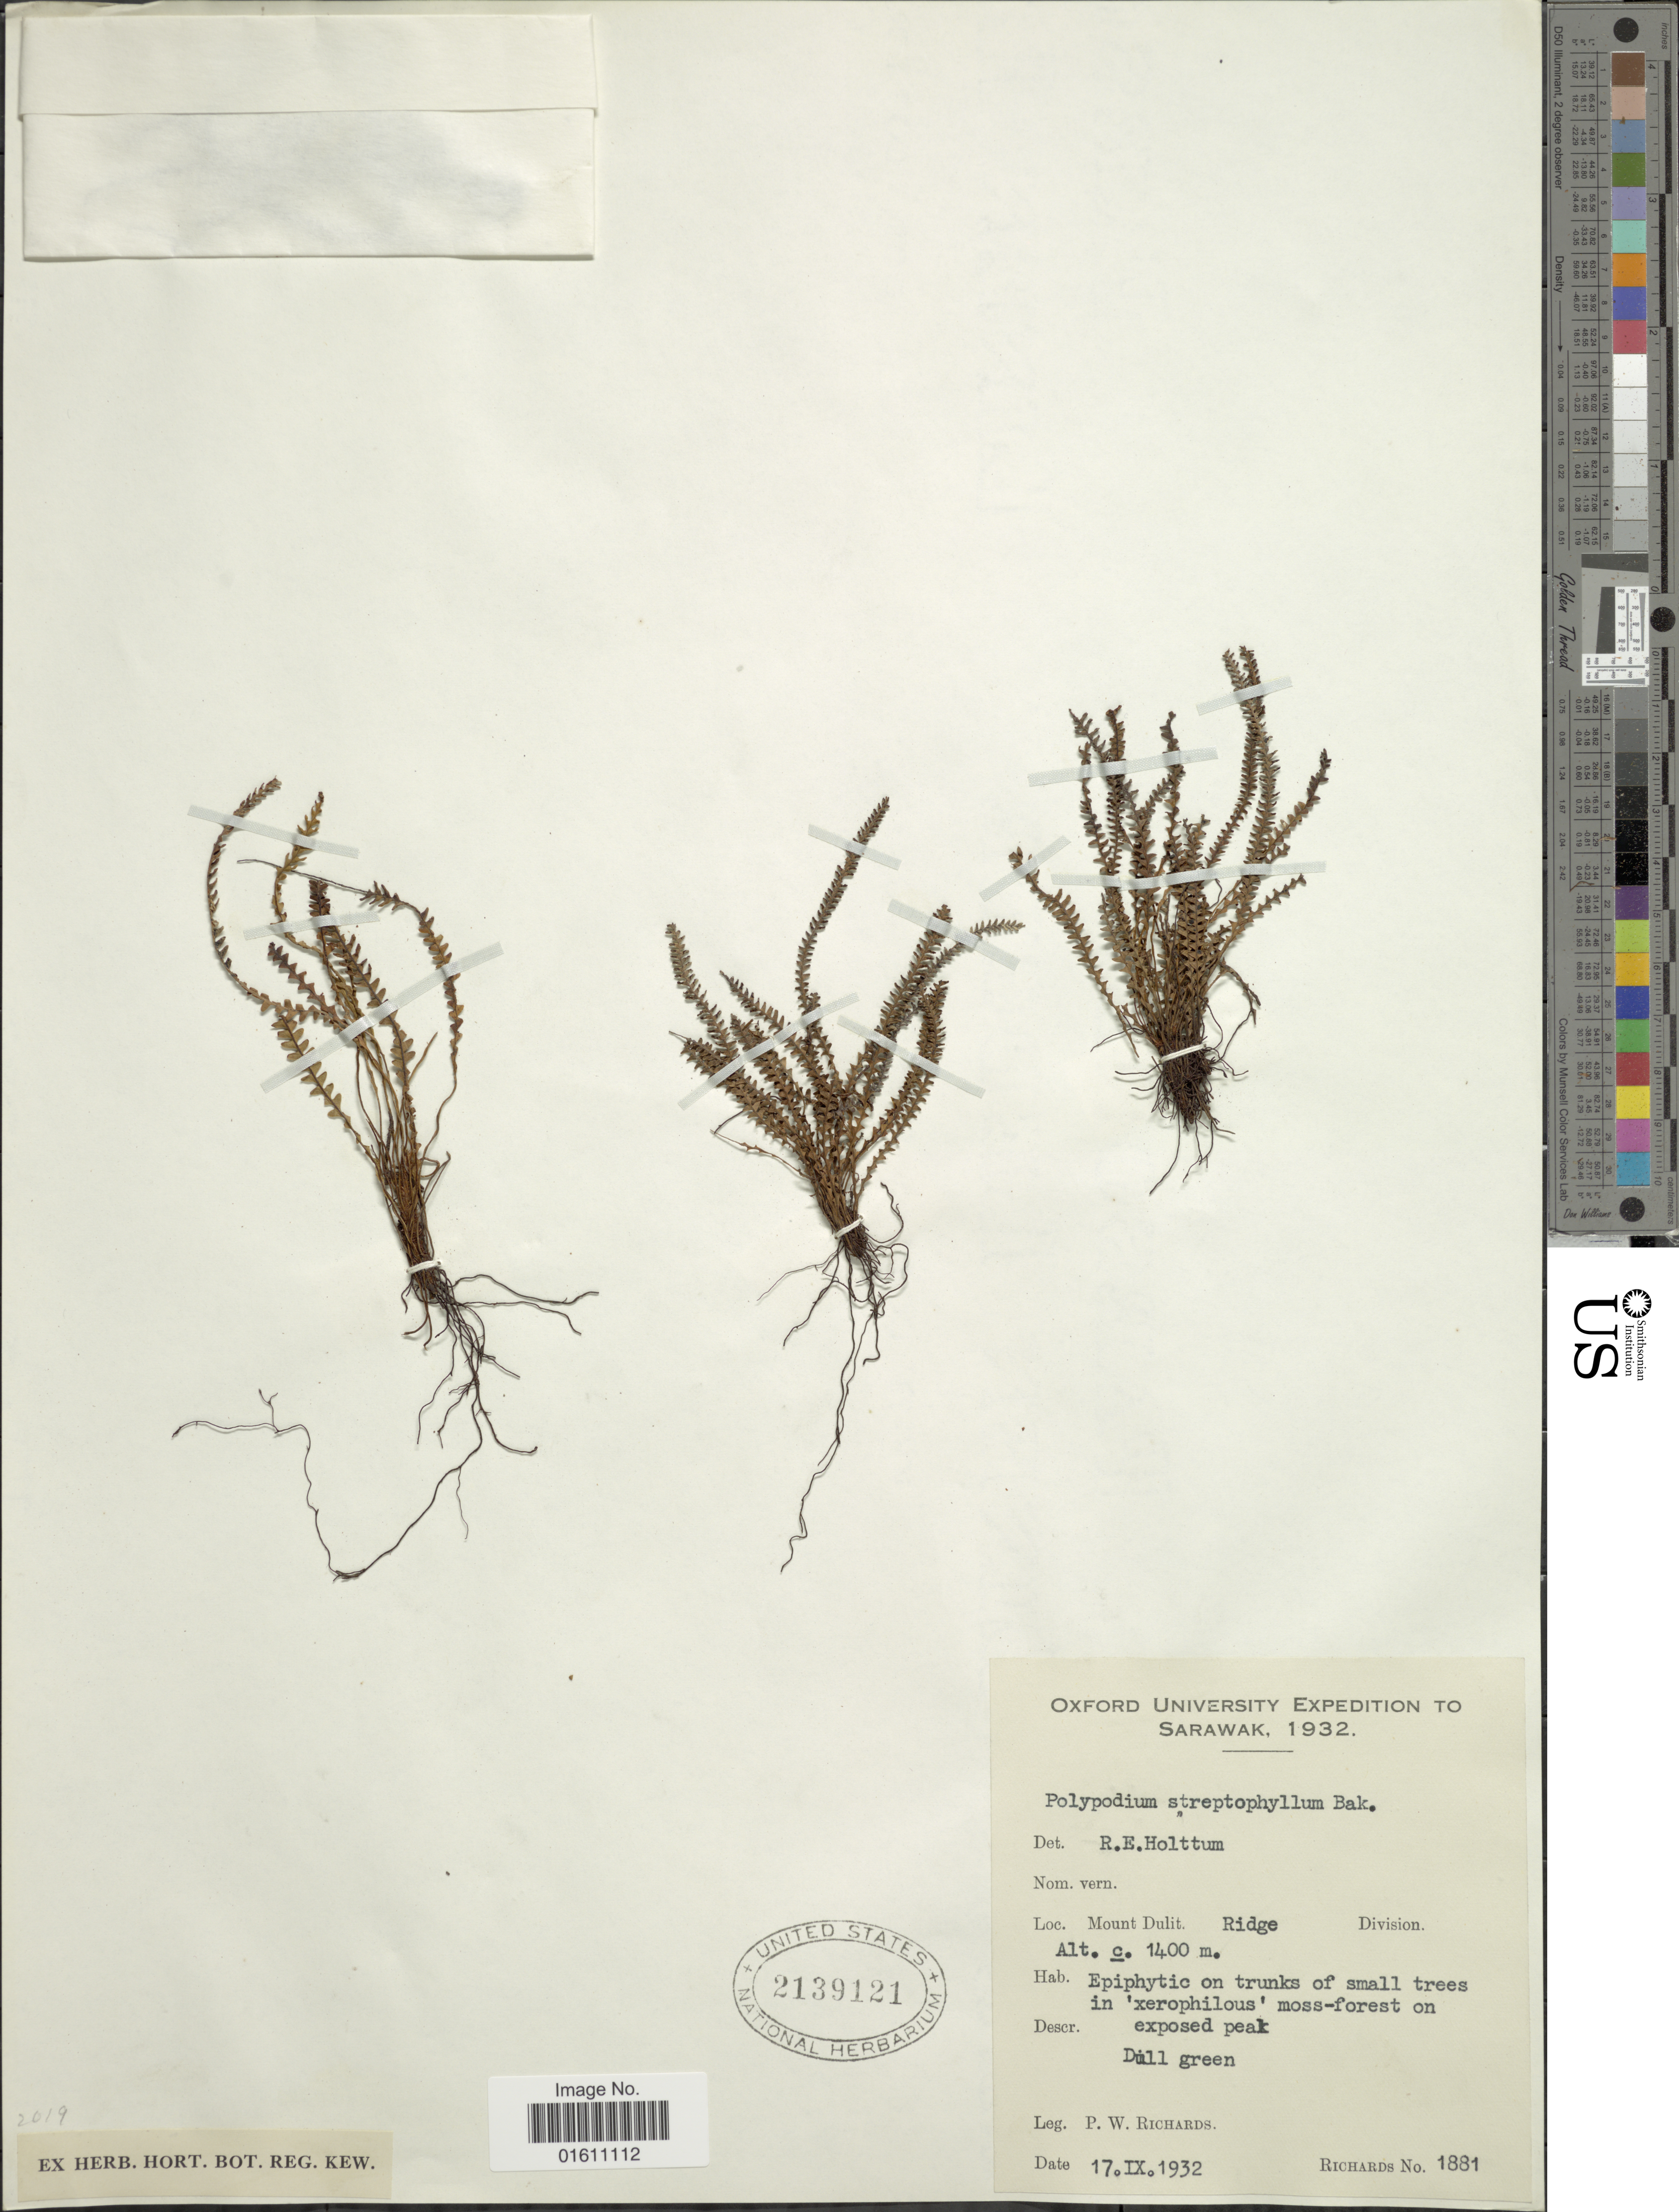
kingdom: Plantae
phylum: Tracheophyta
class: Polypodiopsida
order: Polypodiales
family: Polypodiaceae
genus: Acrosorus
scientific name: Acrosorus streptophyllus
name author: (Baker) Copel.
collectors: P. Richards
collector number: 1881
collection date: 1932-09-17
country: Malaysia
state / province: Sarawak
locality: Sarawak, Mount Dulit Ridge Division.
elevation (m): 1400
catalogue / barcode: US 2139121